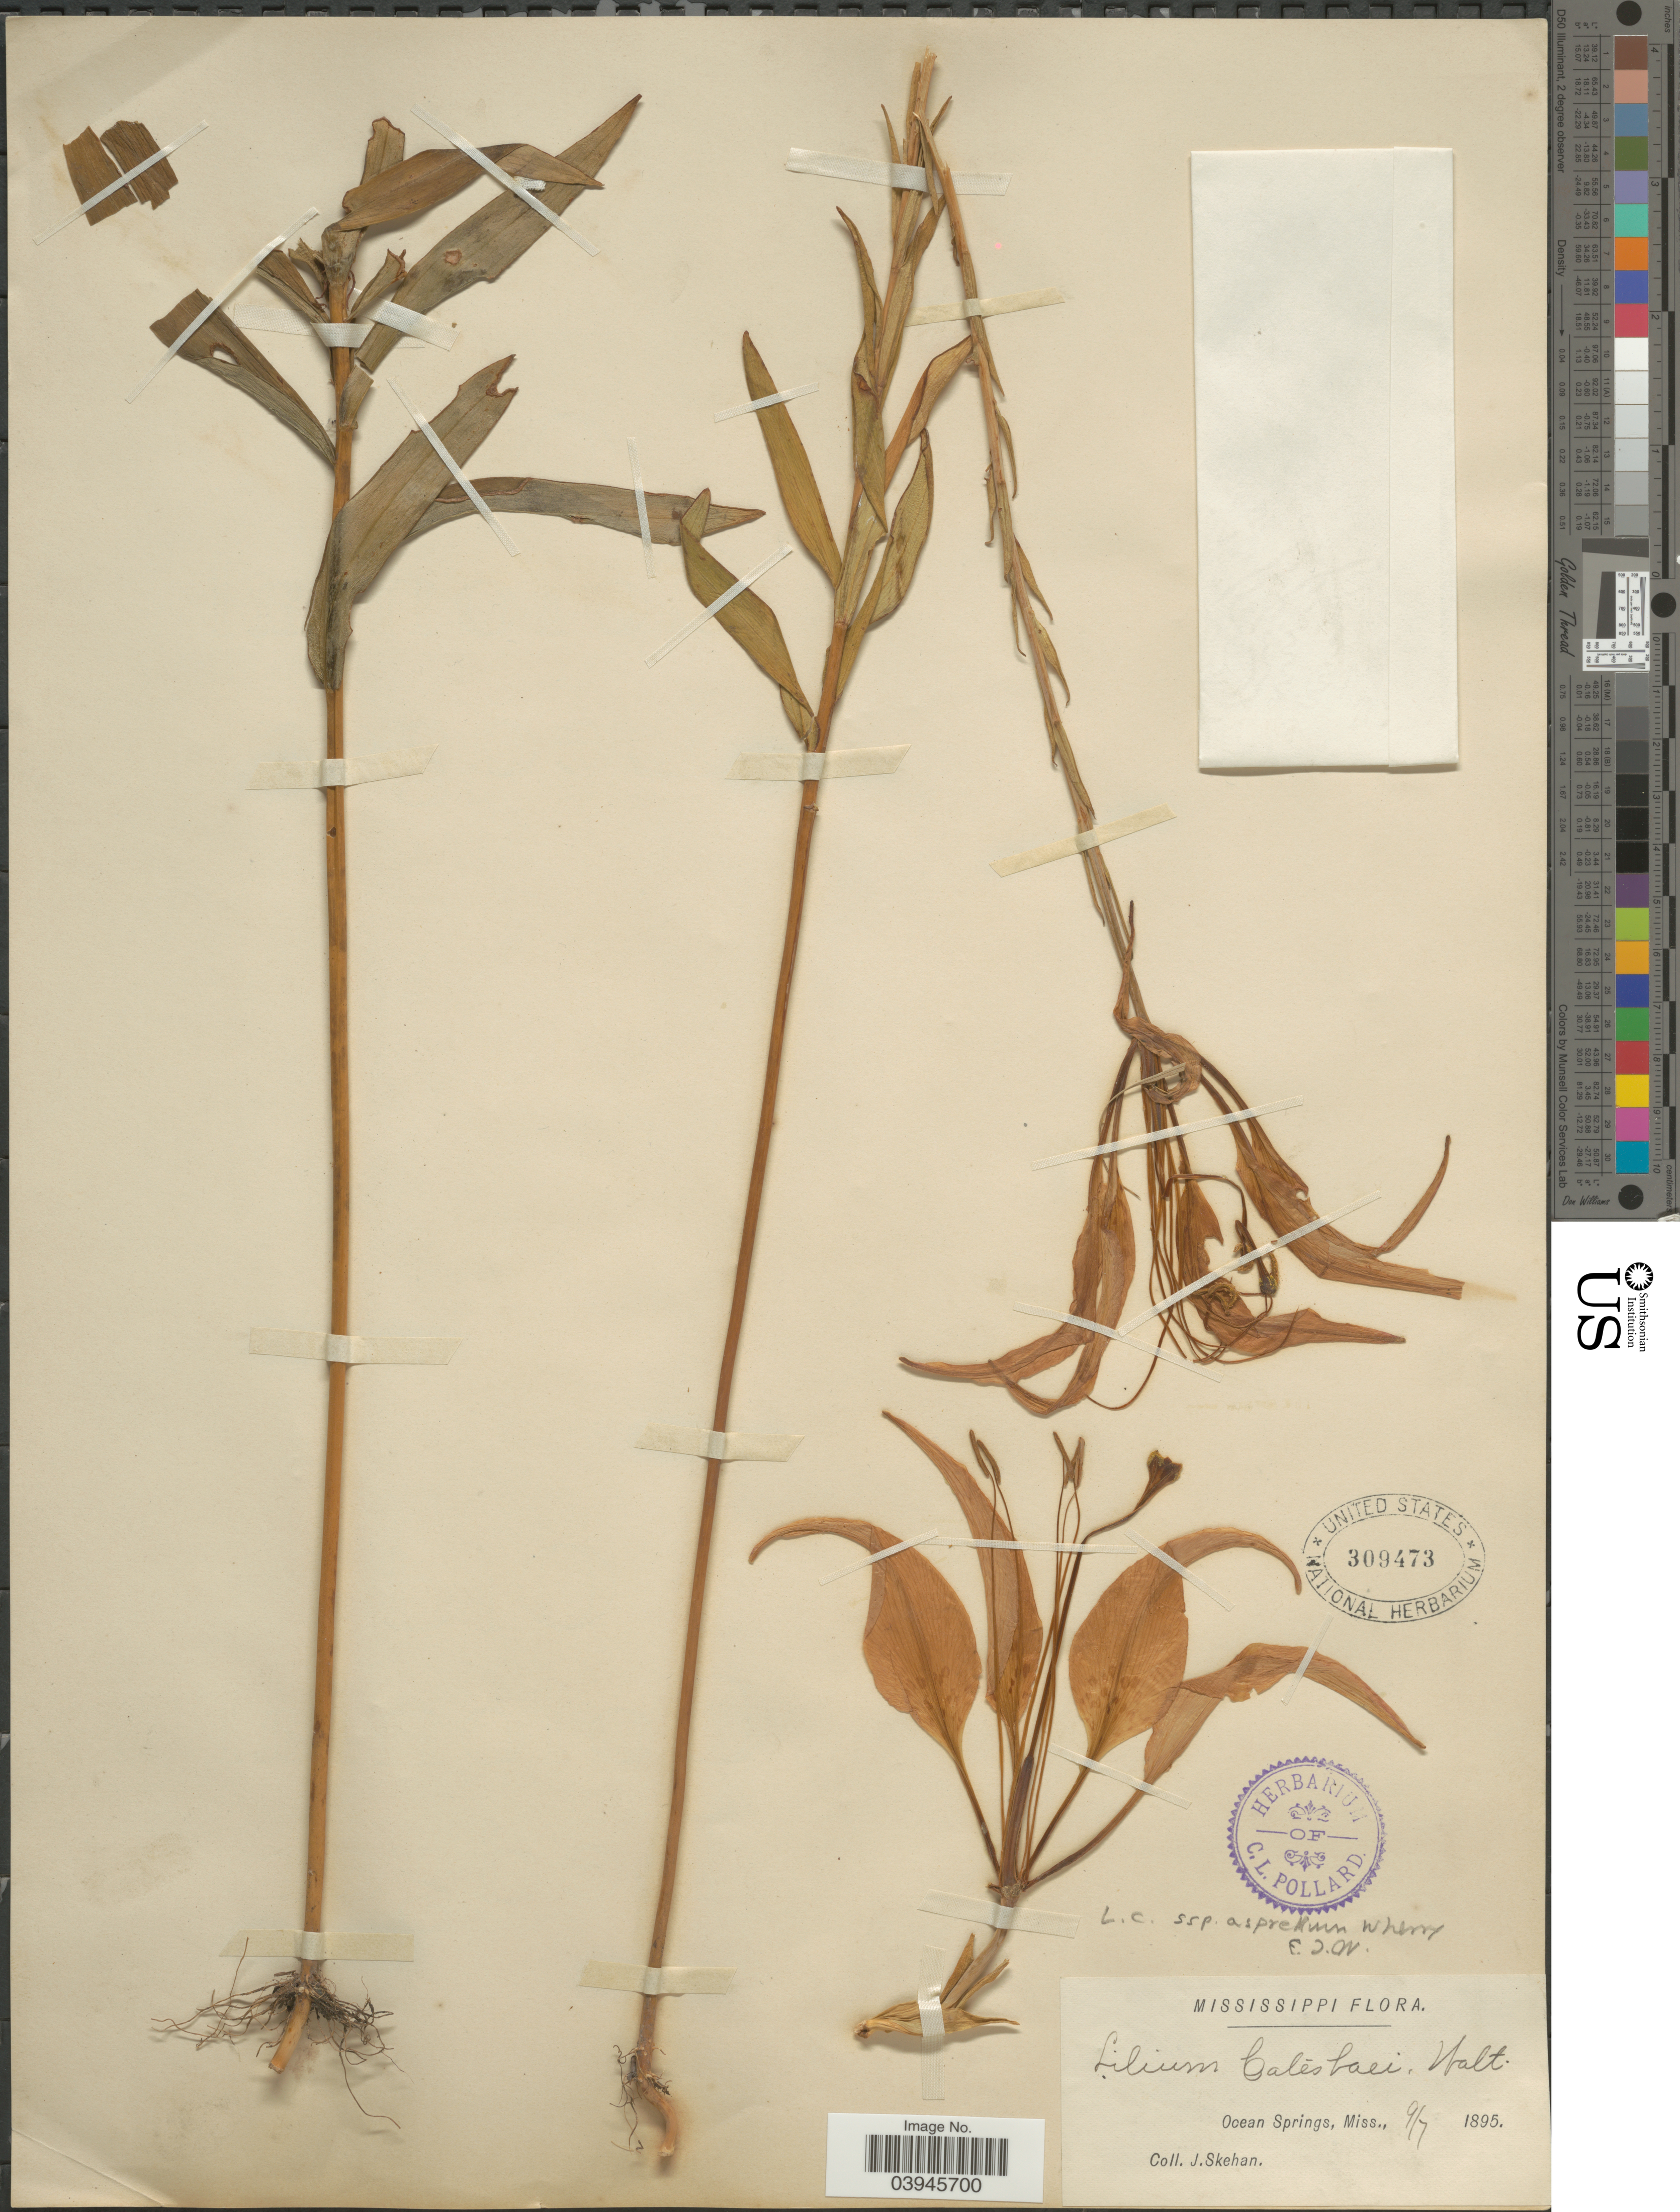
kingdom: Plantae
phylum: Tracheophyta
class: Liliopsida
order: Liliales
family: Liliaceae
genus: Lilium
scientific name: Lilium catesbaei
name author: Walter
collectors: J. Skehan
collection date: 1895-09-07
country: United States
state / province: Mississippi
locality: Ocean Springs.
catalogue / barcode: US 309473